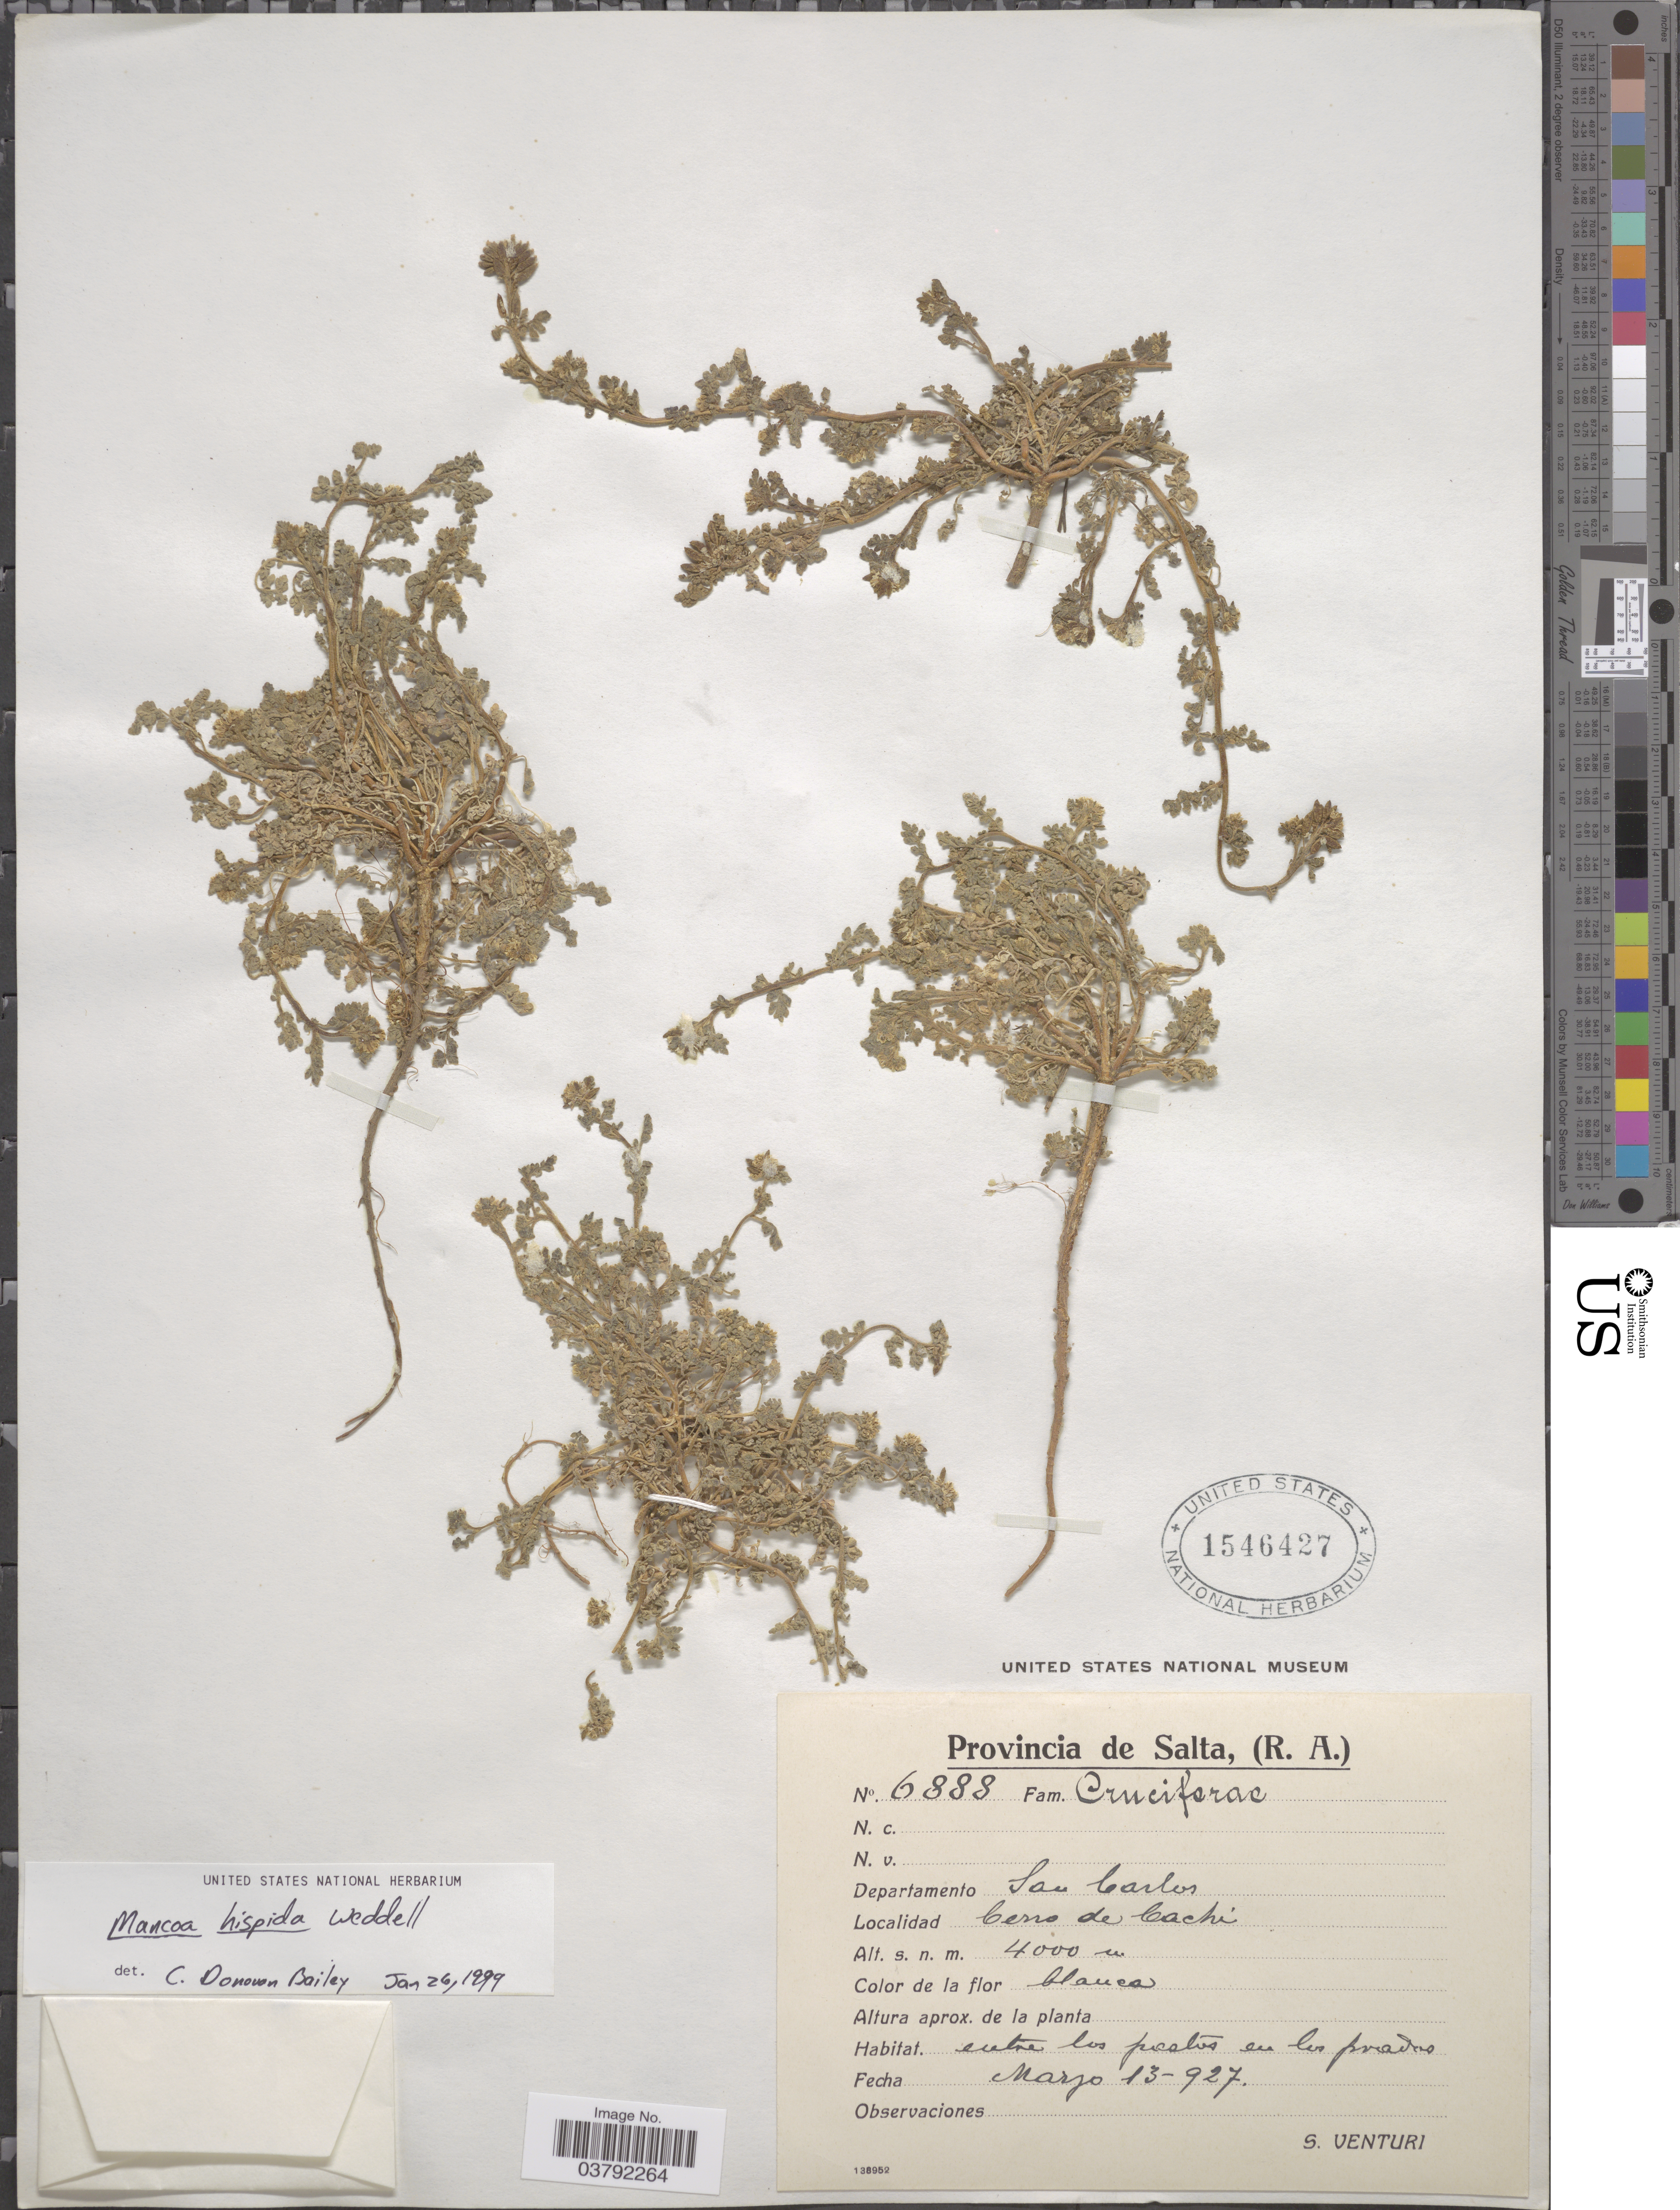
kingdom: Plantae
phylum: Tracheophyta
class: Magnoliopsida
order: Brassicales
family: Brassicaceae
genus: Mancoa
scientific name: Mancoa hispida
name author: Wedd.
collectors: S. Venturi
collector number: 6888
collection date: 1927-03-13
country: Argentina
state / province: Mendoza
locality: Departamento: San Carlos. Cerro de Cachi.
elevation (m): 4000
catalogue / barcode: US 1546427